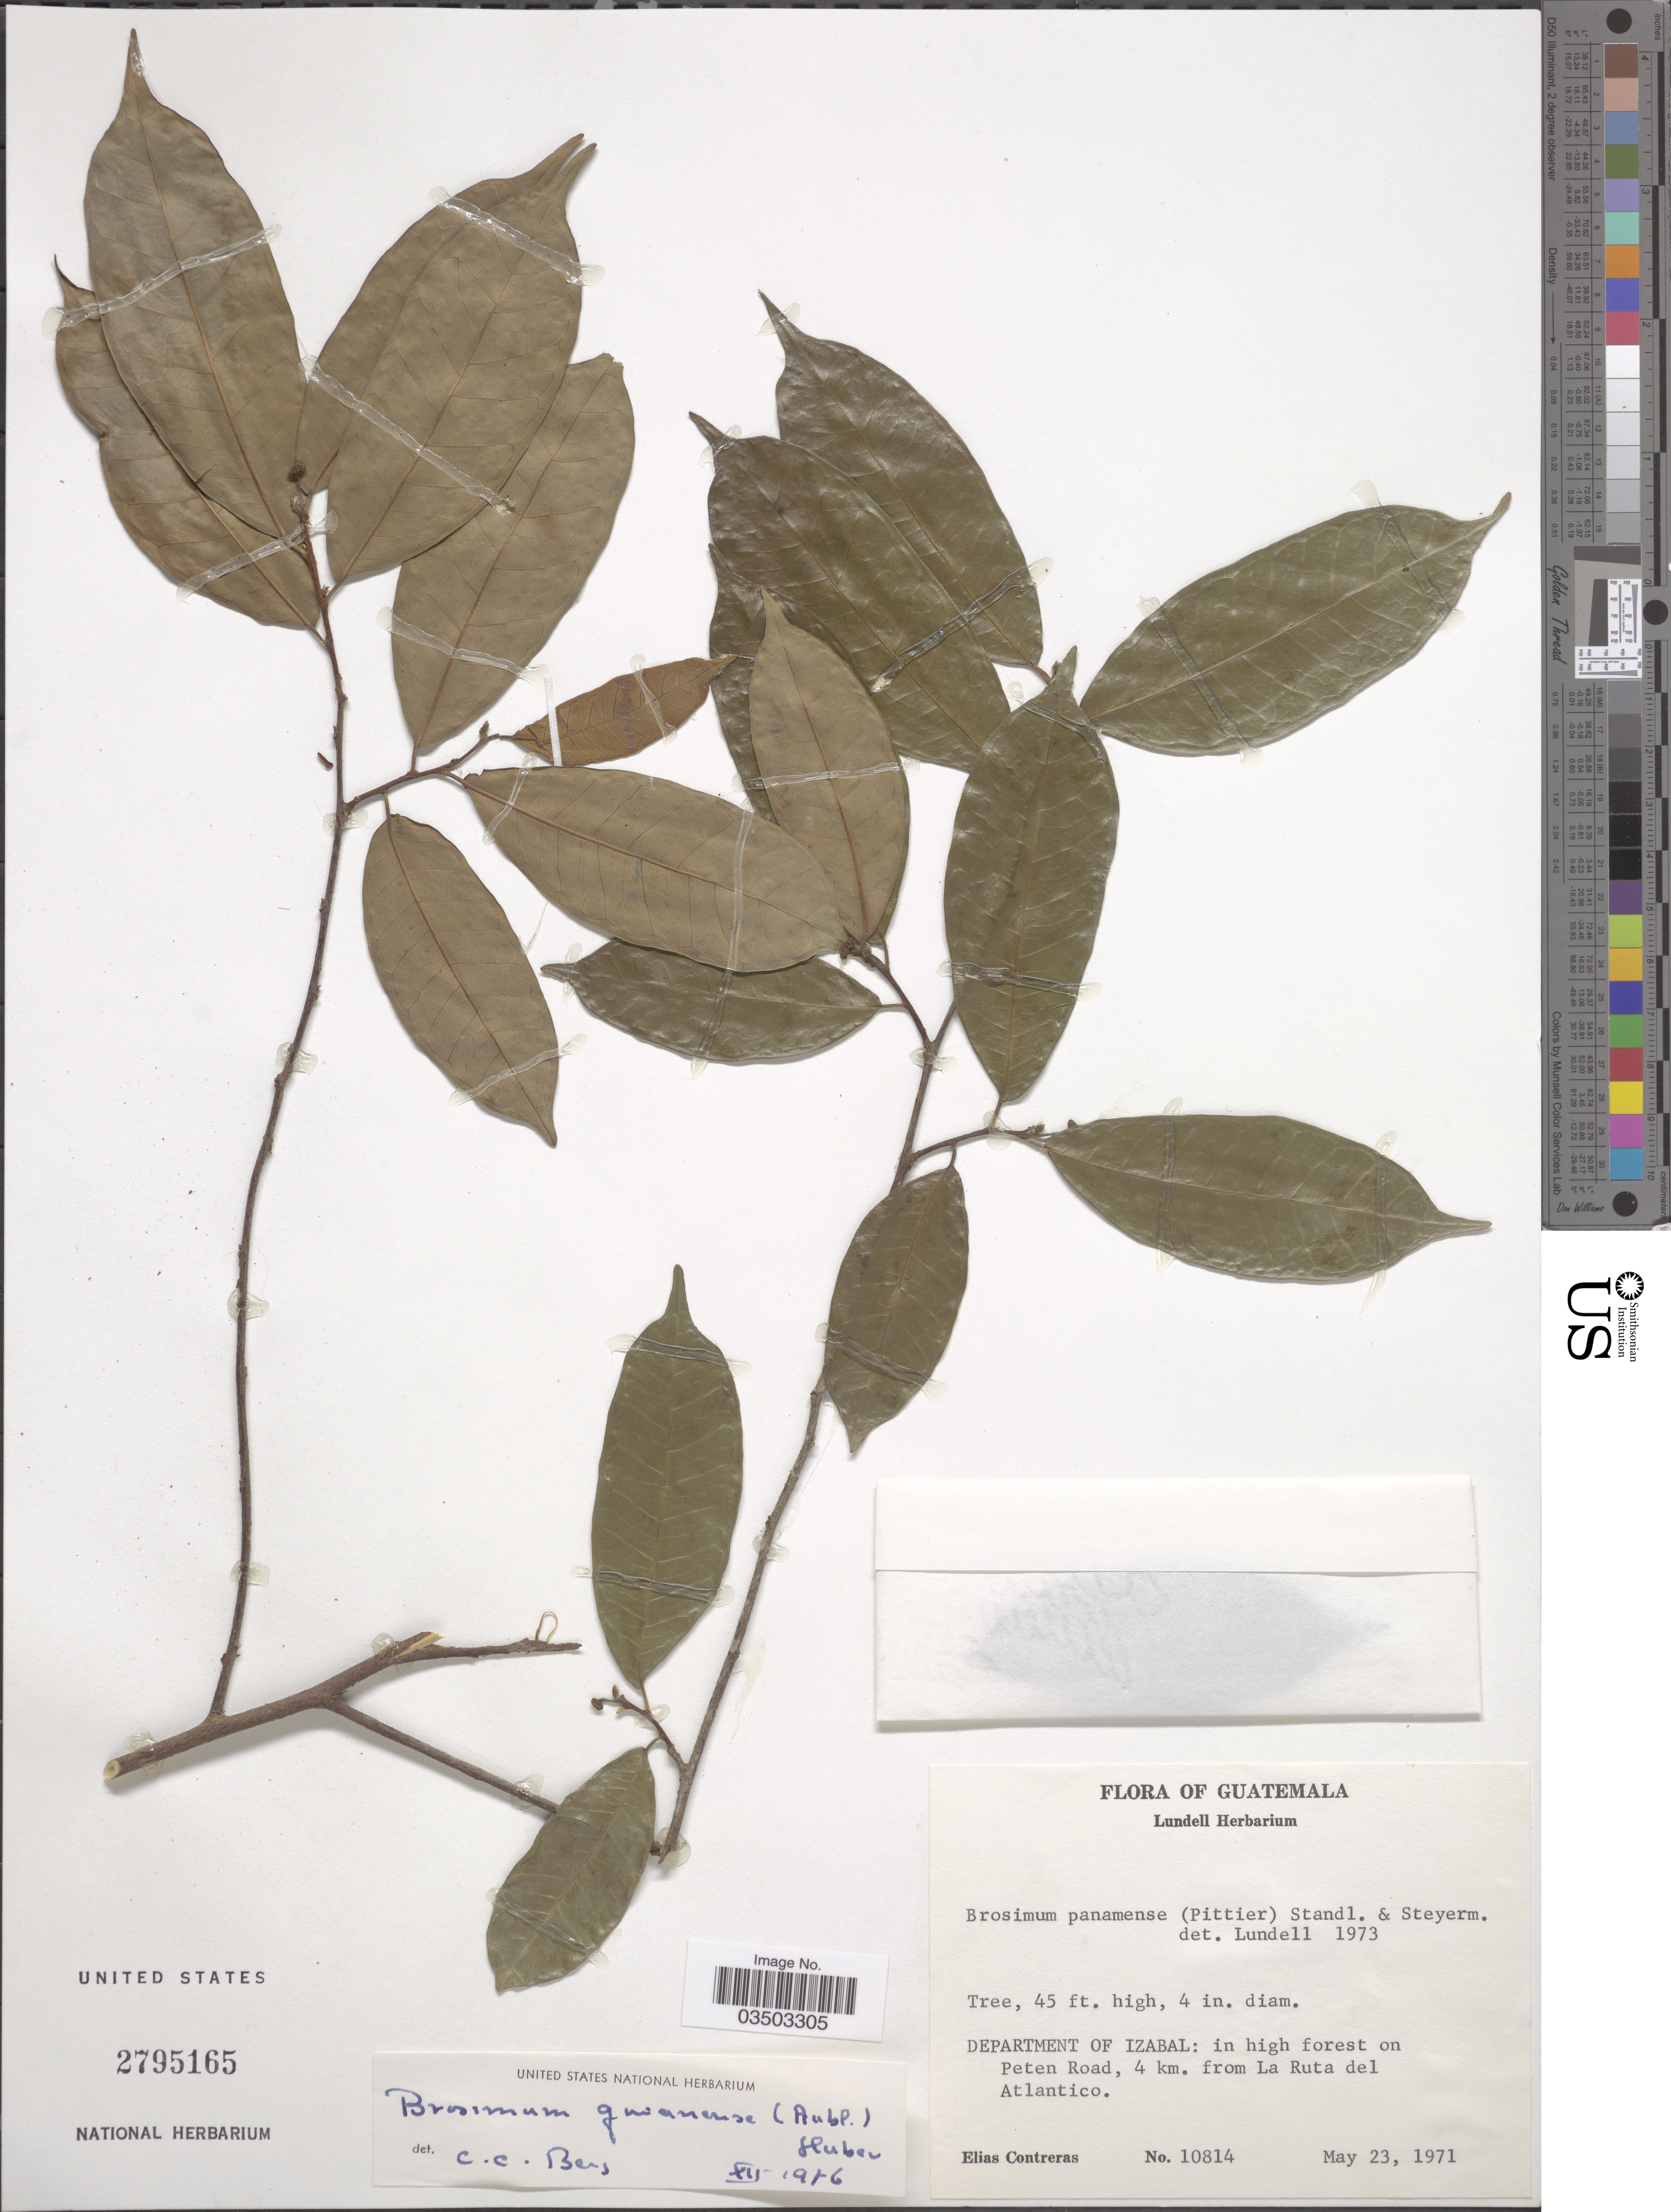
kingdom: Plantae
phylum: Tracheophyta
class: Magnoliopsida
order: Rosales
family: Moraceae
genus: Brosimum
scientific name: Brosimum guianense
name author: (Aubl.) Huber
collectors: E. Contreras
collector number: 10814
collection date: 1971-05-23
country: Guatemala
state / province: Izabal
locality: Department of Izabal: in high forest on Peten Road, 4 km. from La Ruta del Atlantico.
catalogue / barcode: US 2795165